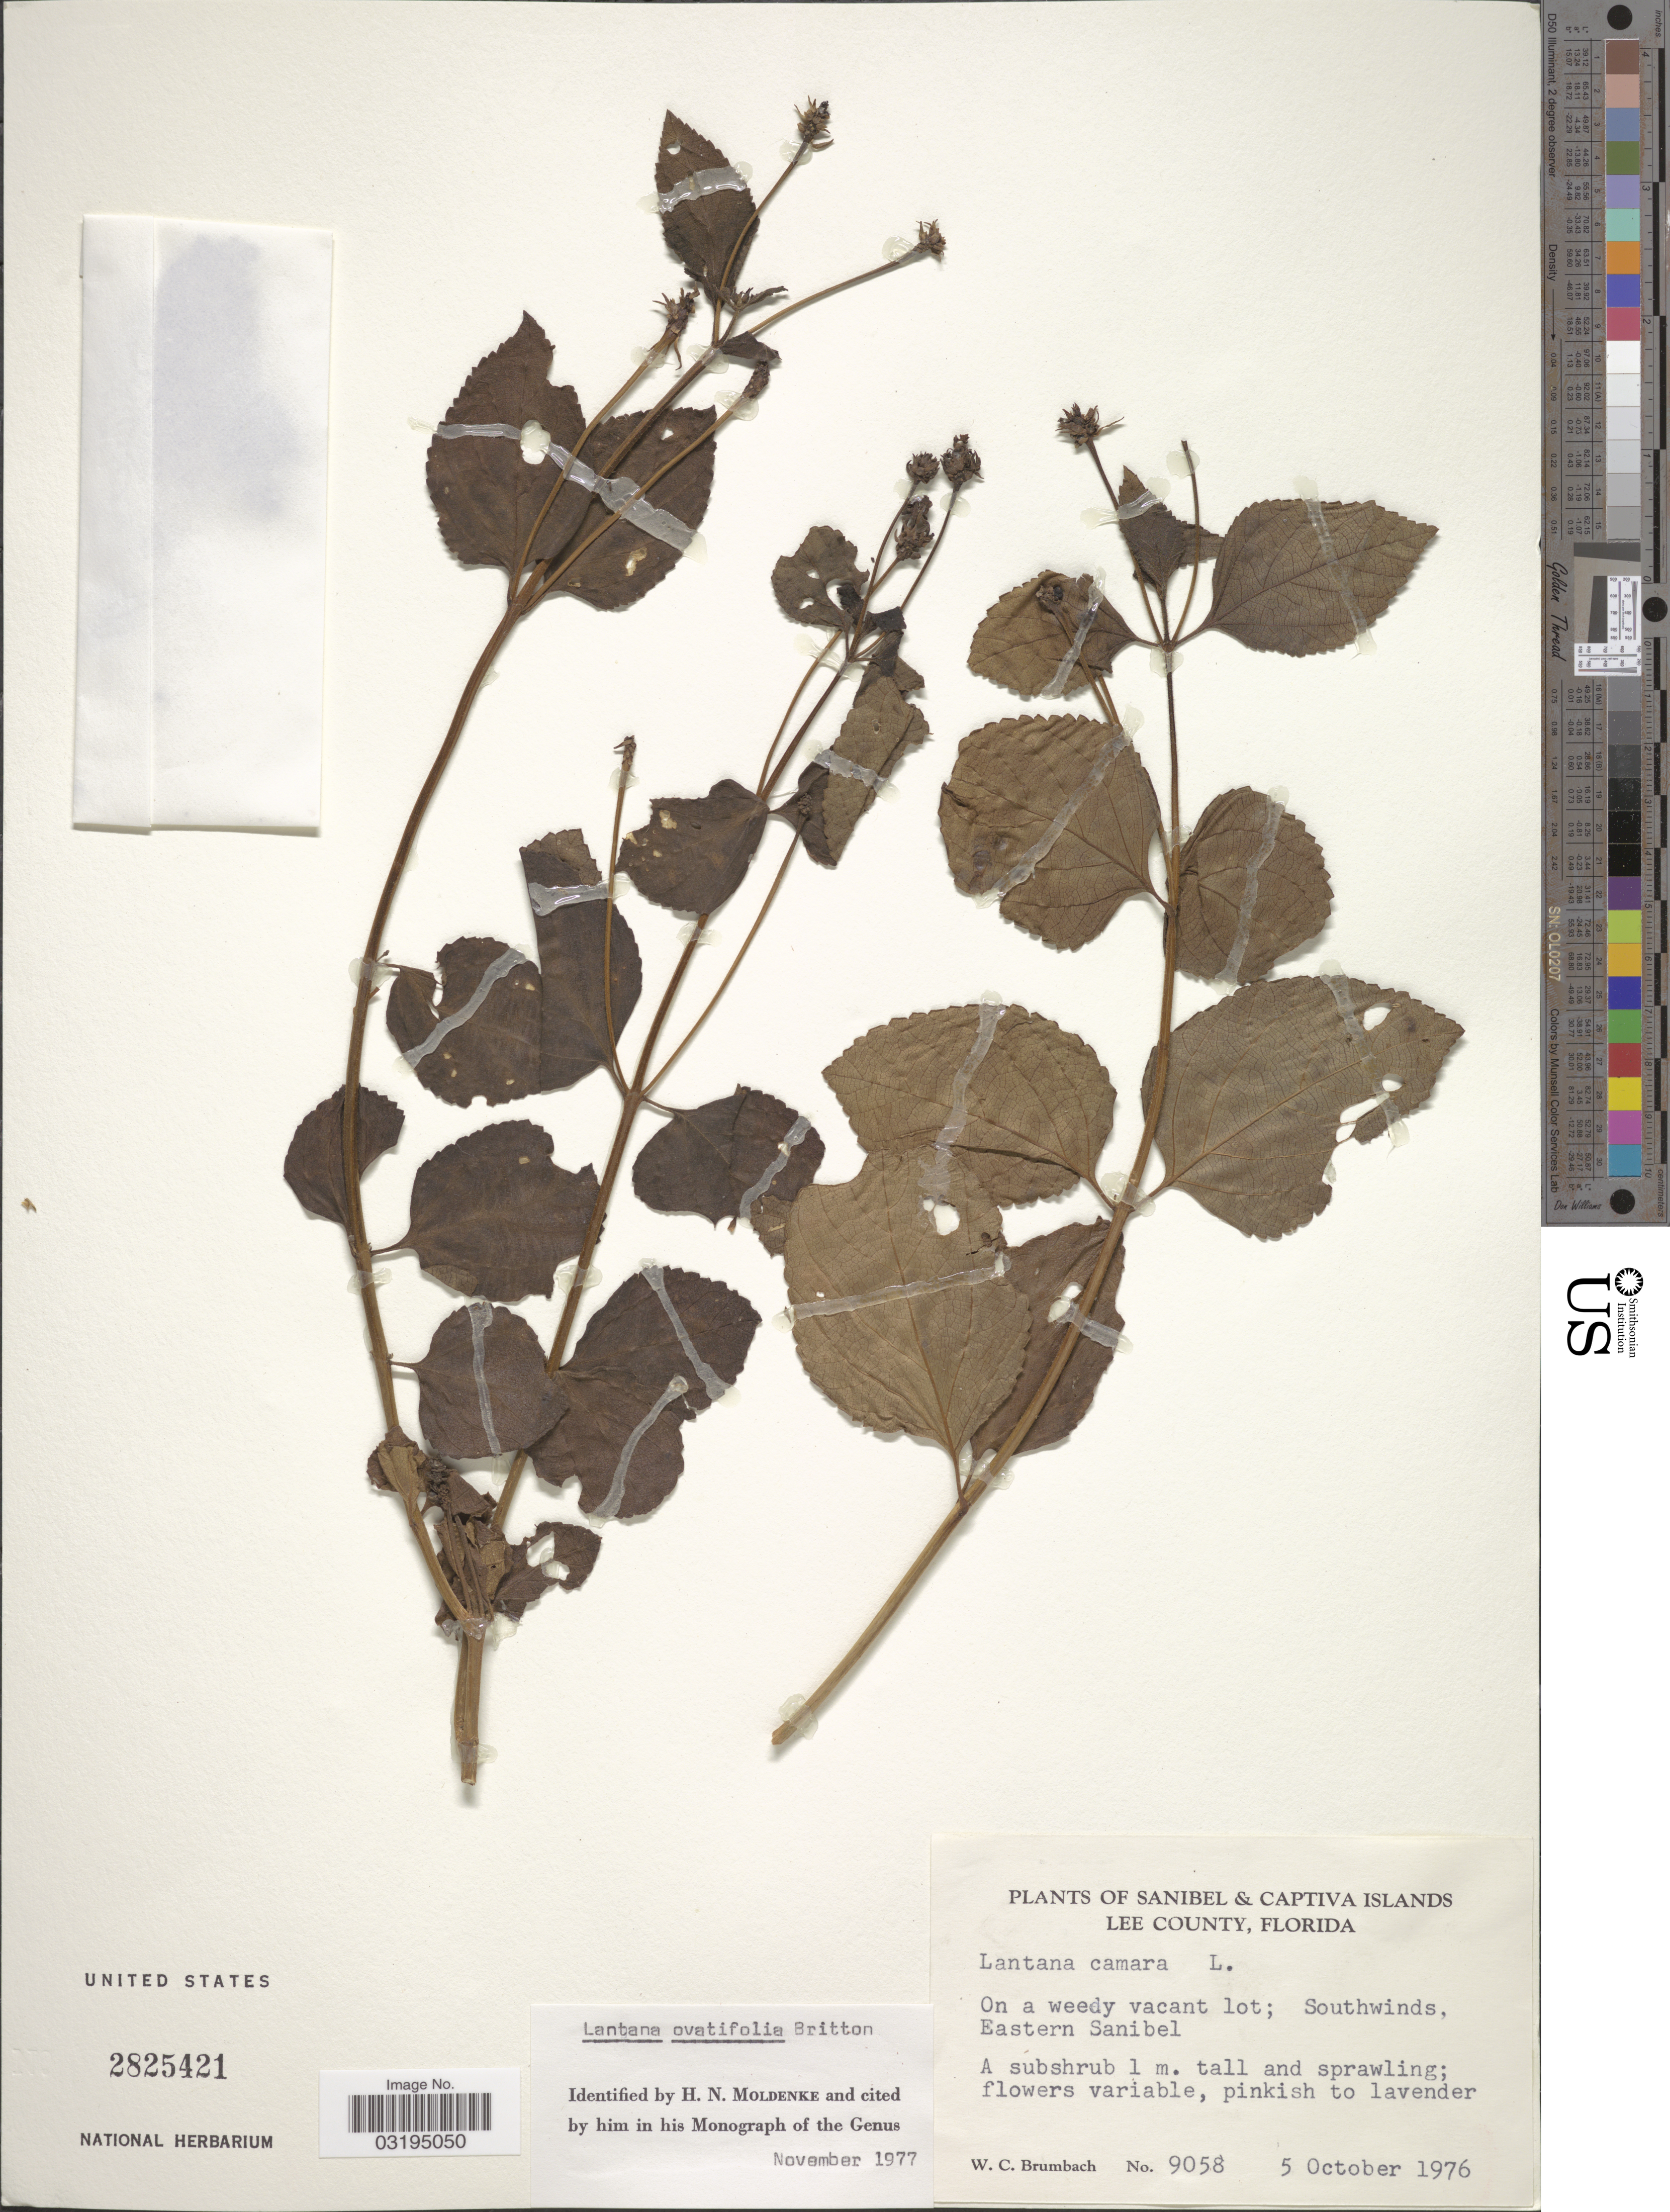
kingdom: Plantae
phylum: Tracheophyta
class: Magnoliopsida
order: Lamiales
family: Verbenaceae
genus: Lantana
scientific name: Lantana ovatifolia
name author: Britton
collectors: W. C. Brumbach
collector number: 9058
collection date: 1976-10-05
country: United States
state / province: Florida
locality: Sanibel & Captiva Islands, Lee County, Eastern Sanibel.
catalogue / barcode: US 2825421